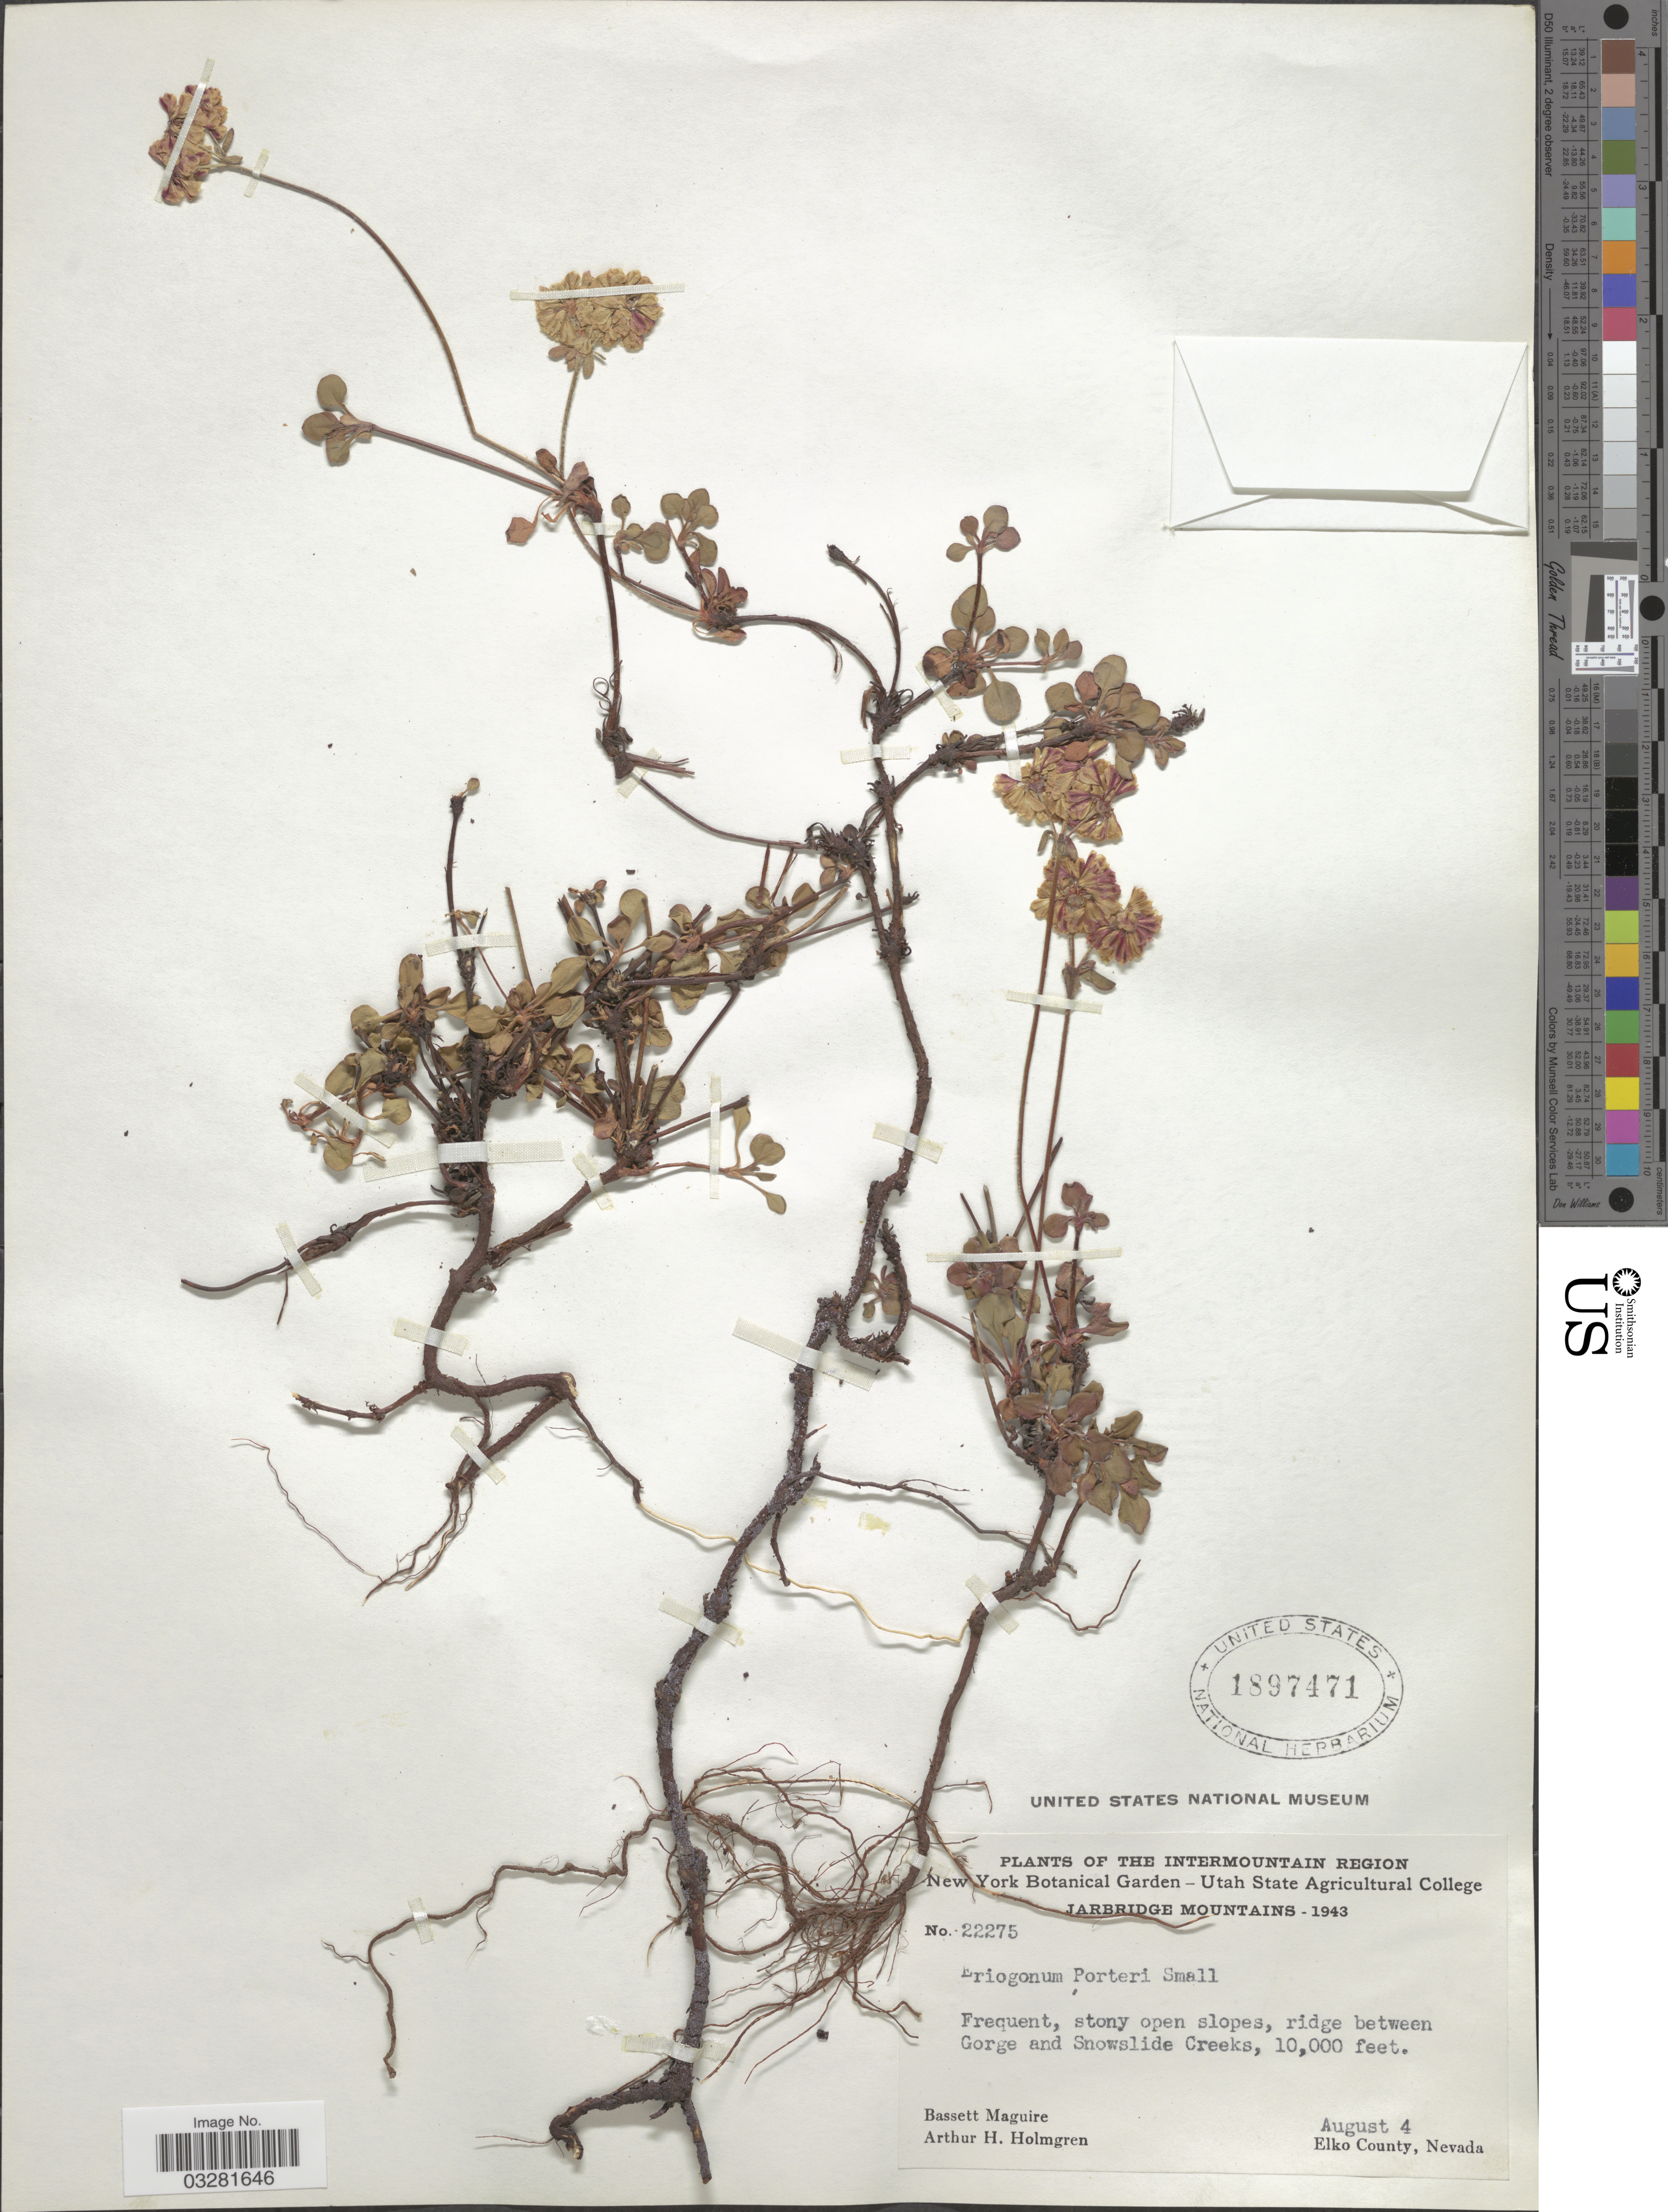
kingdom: Plantae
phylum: Tracheophyta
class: Magnoliopsida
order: Caryophyllales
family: Polygonaceae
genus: Eriogonum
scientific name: Eriogonum umbellatum var. porteri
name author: (Small) S. Stokes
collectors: A. H. Holmgren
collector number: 22275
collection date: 1943-08-04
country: United States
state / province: Utah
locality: The Intermountain Region. Jarbridge Mountains. Ridge between Gorge and Snowslide Creeks. Elko County.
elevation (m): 3048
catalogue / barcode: US 1897471